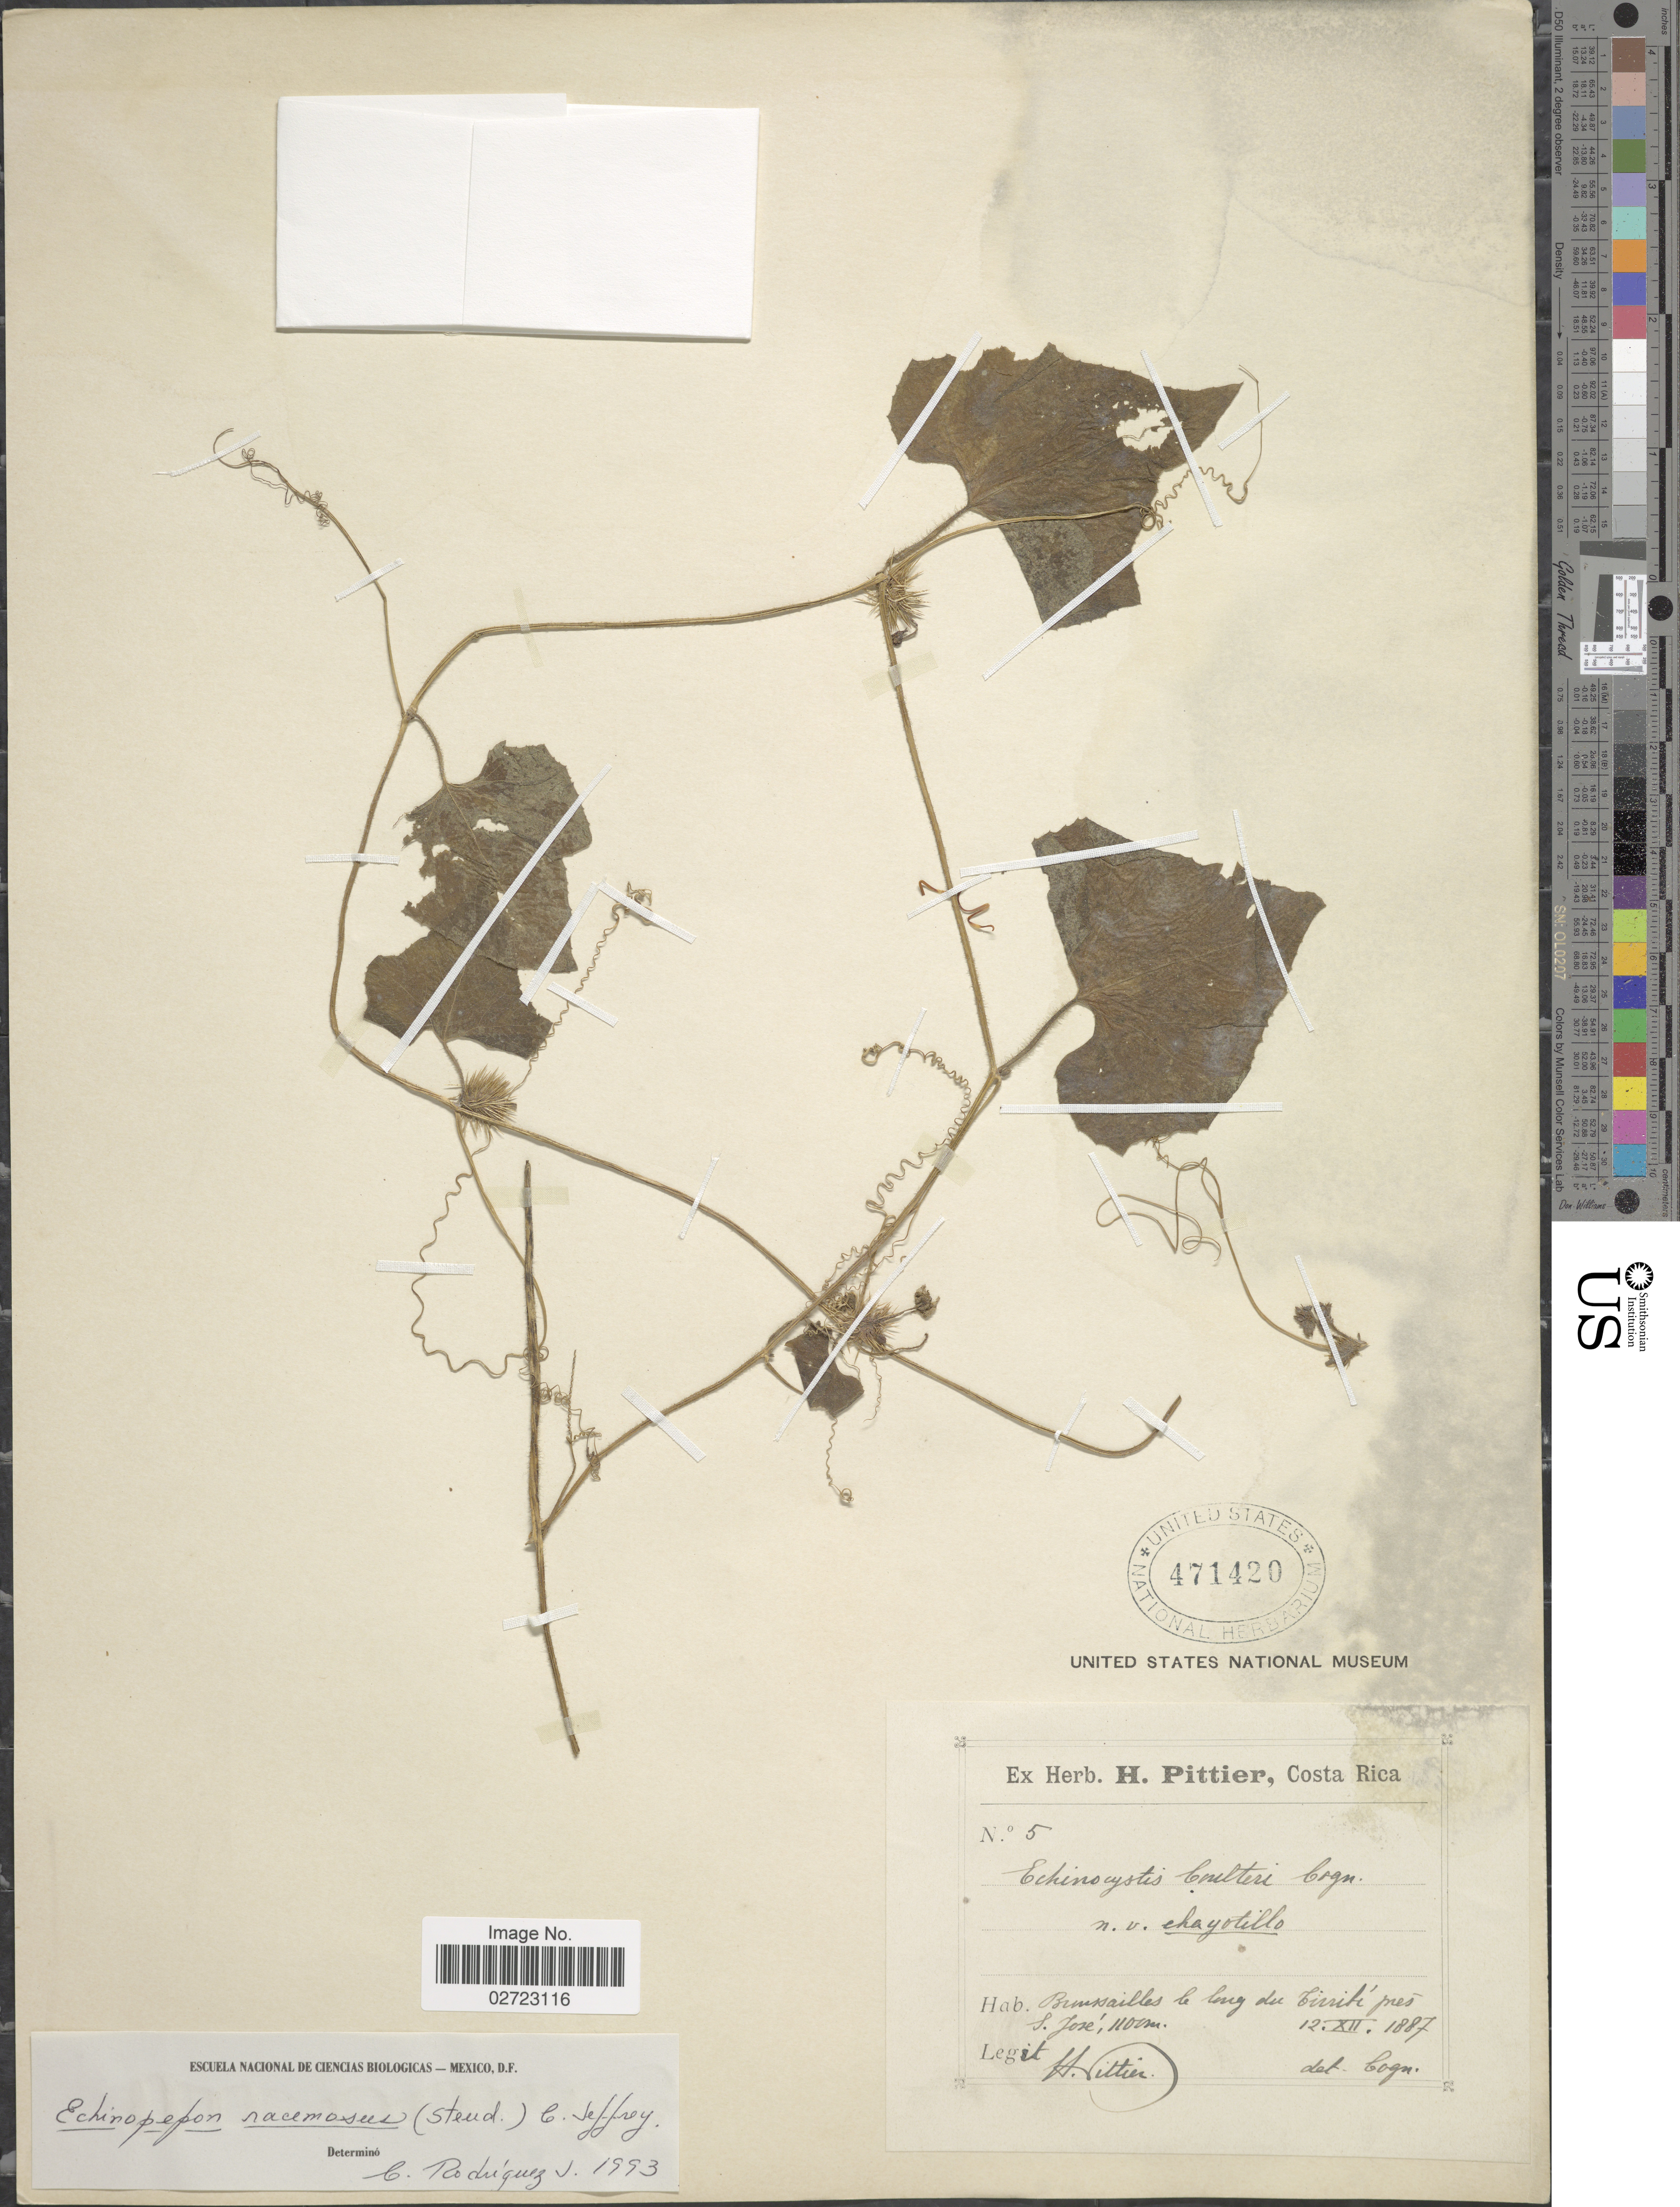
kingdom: Plantae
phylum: Tracheophyta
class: Magnoliopsida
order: Cucurbitales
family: Cucurbitaceae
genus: Echinopepon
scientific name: Echinopepon racemosus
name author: (Steud.) C. Jeffrey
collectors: H. F. Pittier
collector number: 5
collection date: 1887-12-12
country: Costa Rica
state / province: San José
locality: Bruissailles le long du Tirrite pres S. Jose. [brushwood along the Tirrite, near San José]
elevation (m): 1100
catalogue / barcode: US 471420